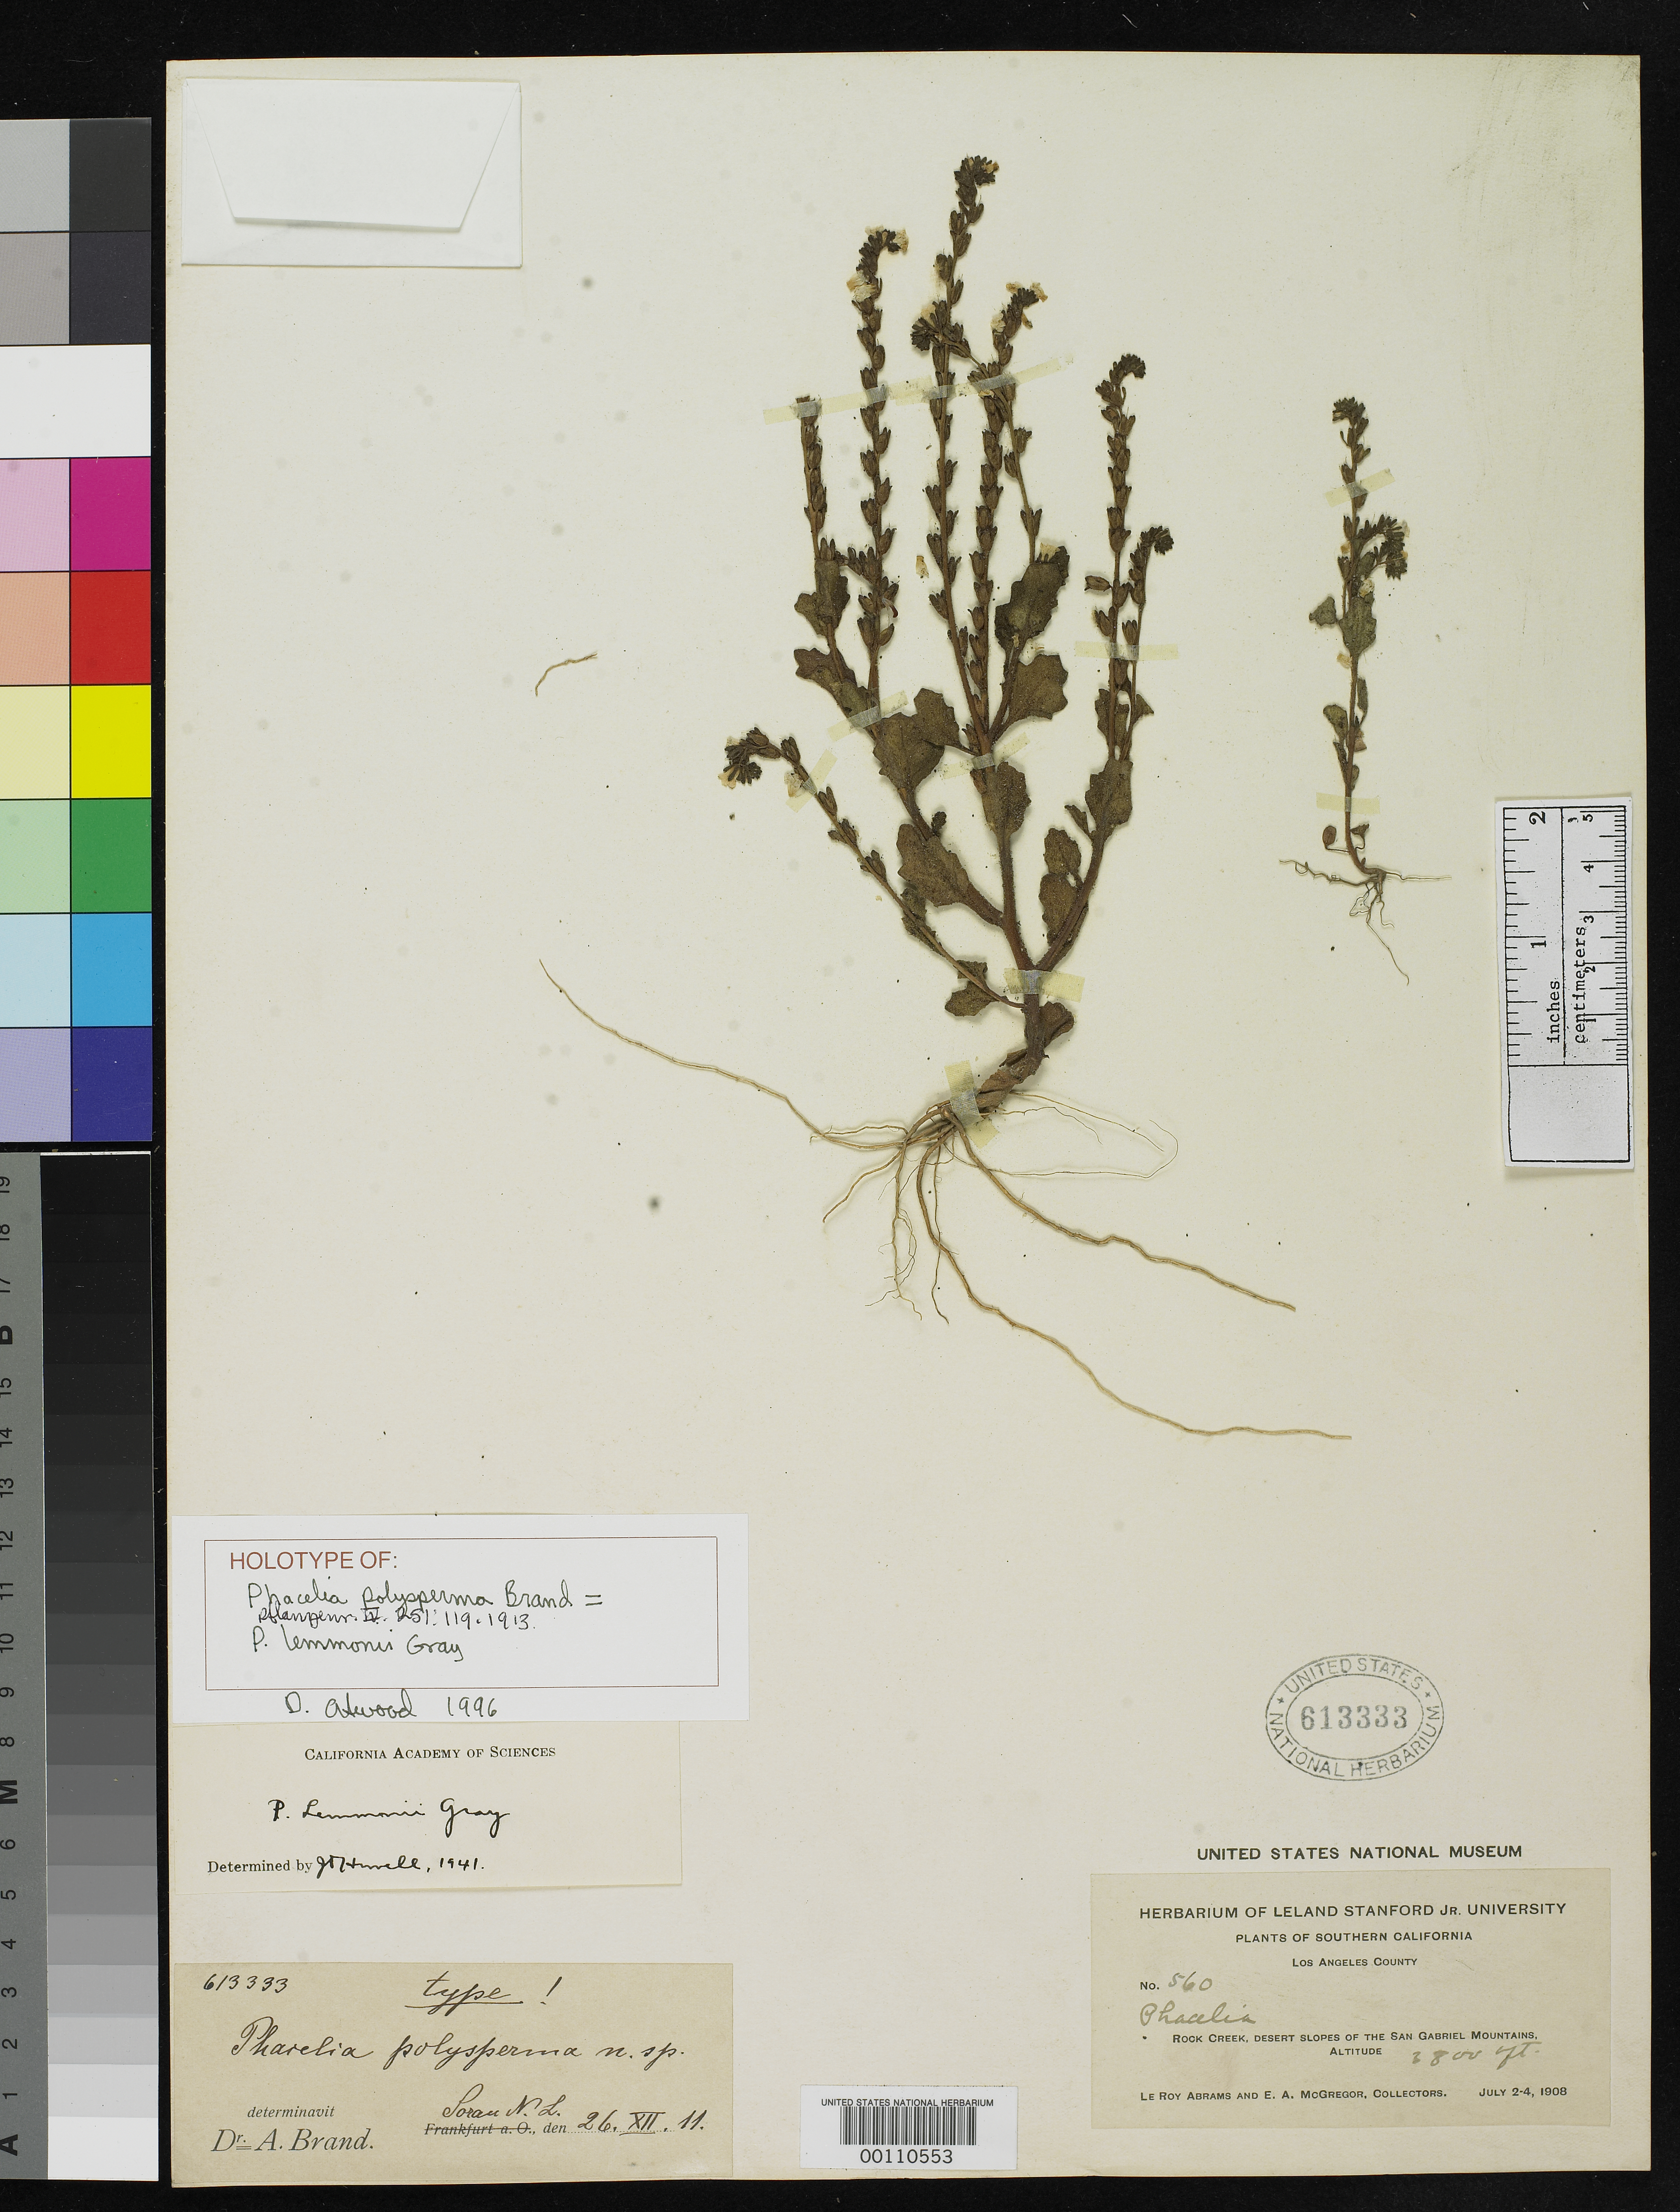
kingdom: Plantae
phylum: Tracheophyta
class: Magnoliopsida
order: Boraginales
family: Hydrophyllaceae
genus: Phacelia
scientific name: Phacelia polysperma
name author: Brand in Engl.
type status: Holotype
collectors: L. Abrams & E. A. McGregor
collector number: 560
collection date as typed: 02 Jul 1908 to 04 Jul 1908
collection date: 1908-07-02/1908-07-04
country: United States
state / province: California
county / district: Los Angeles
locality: Desert slopes of San Gabriel Mountains, Rock Creek.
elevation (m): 1300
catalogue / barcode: US 613333